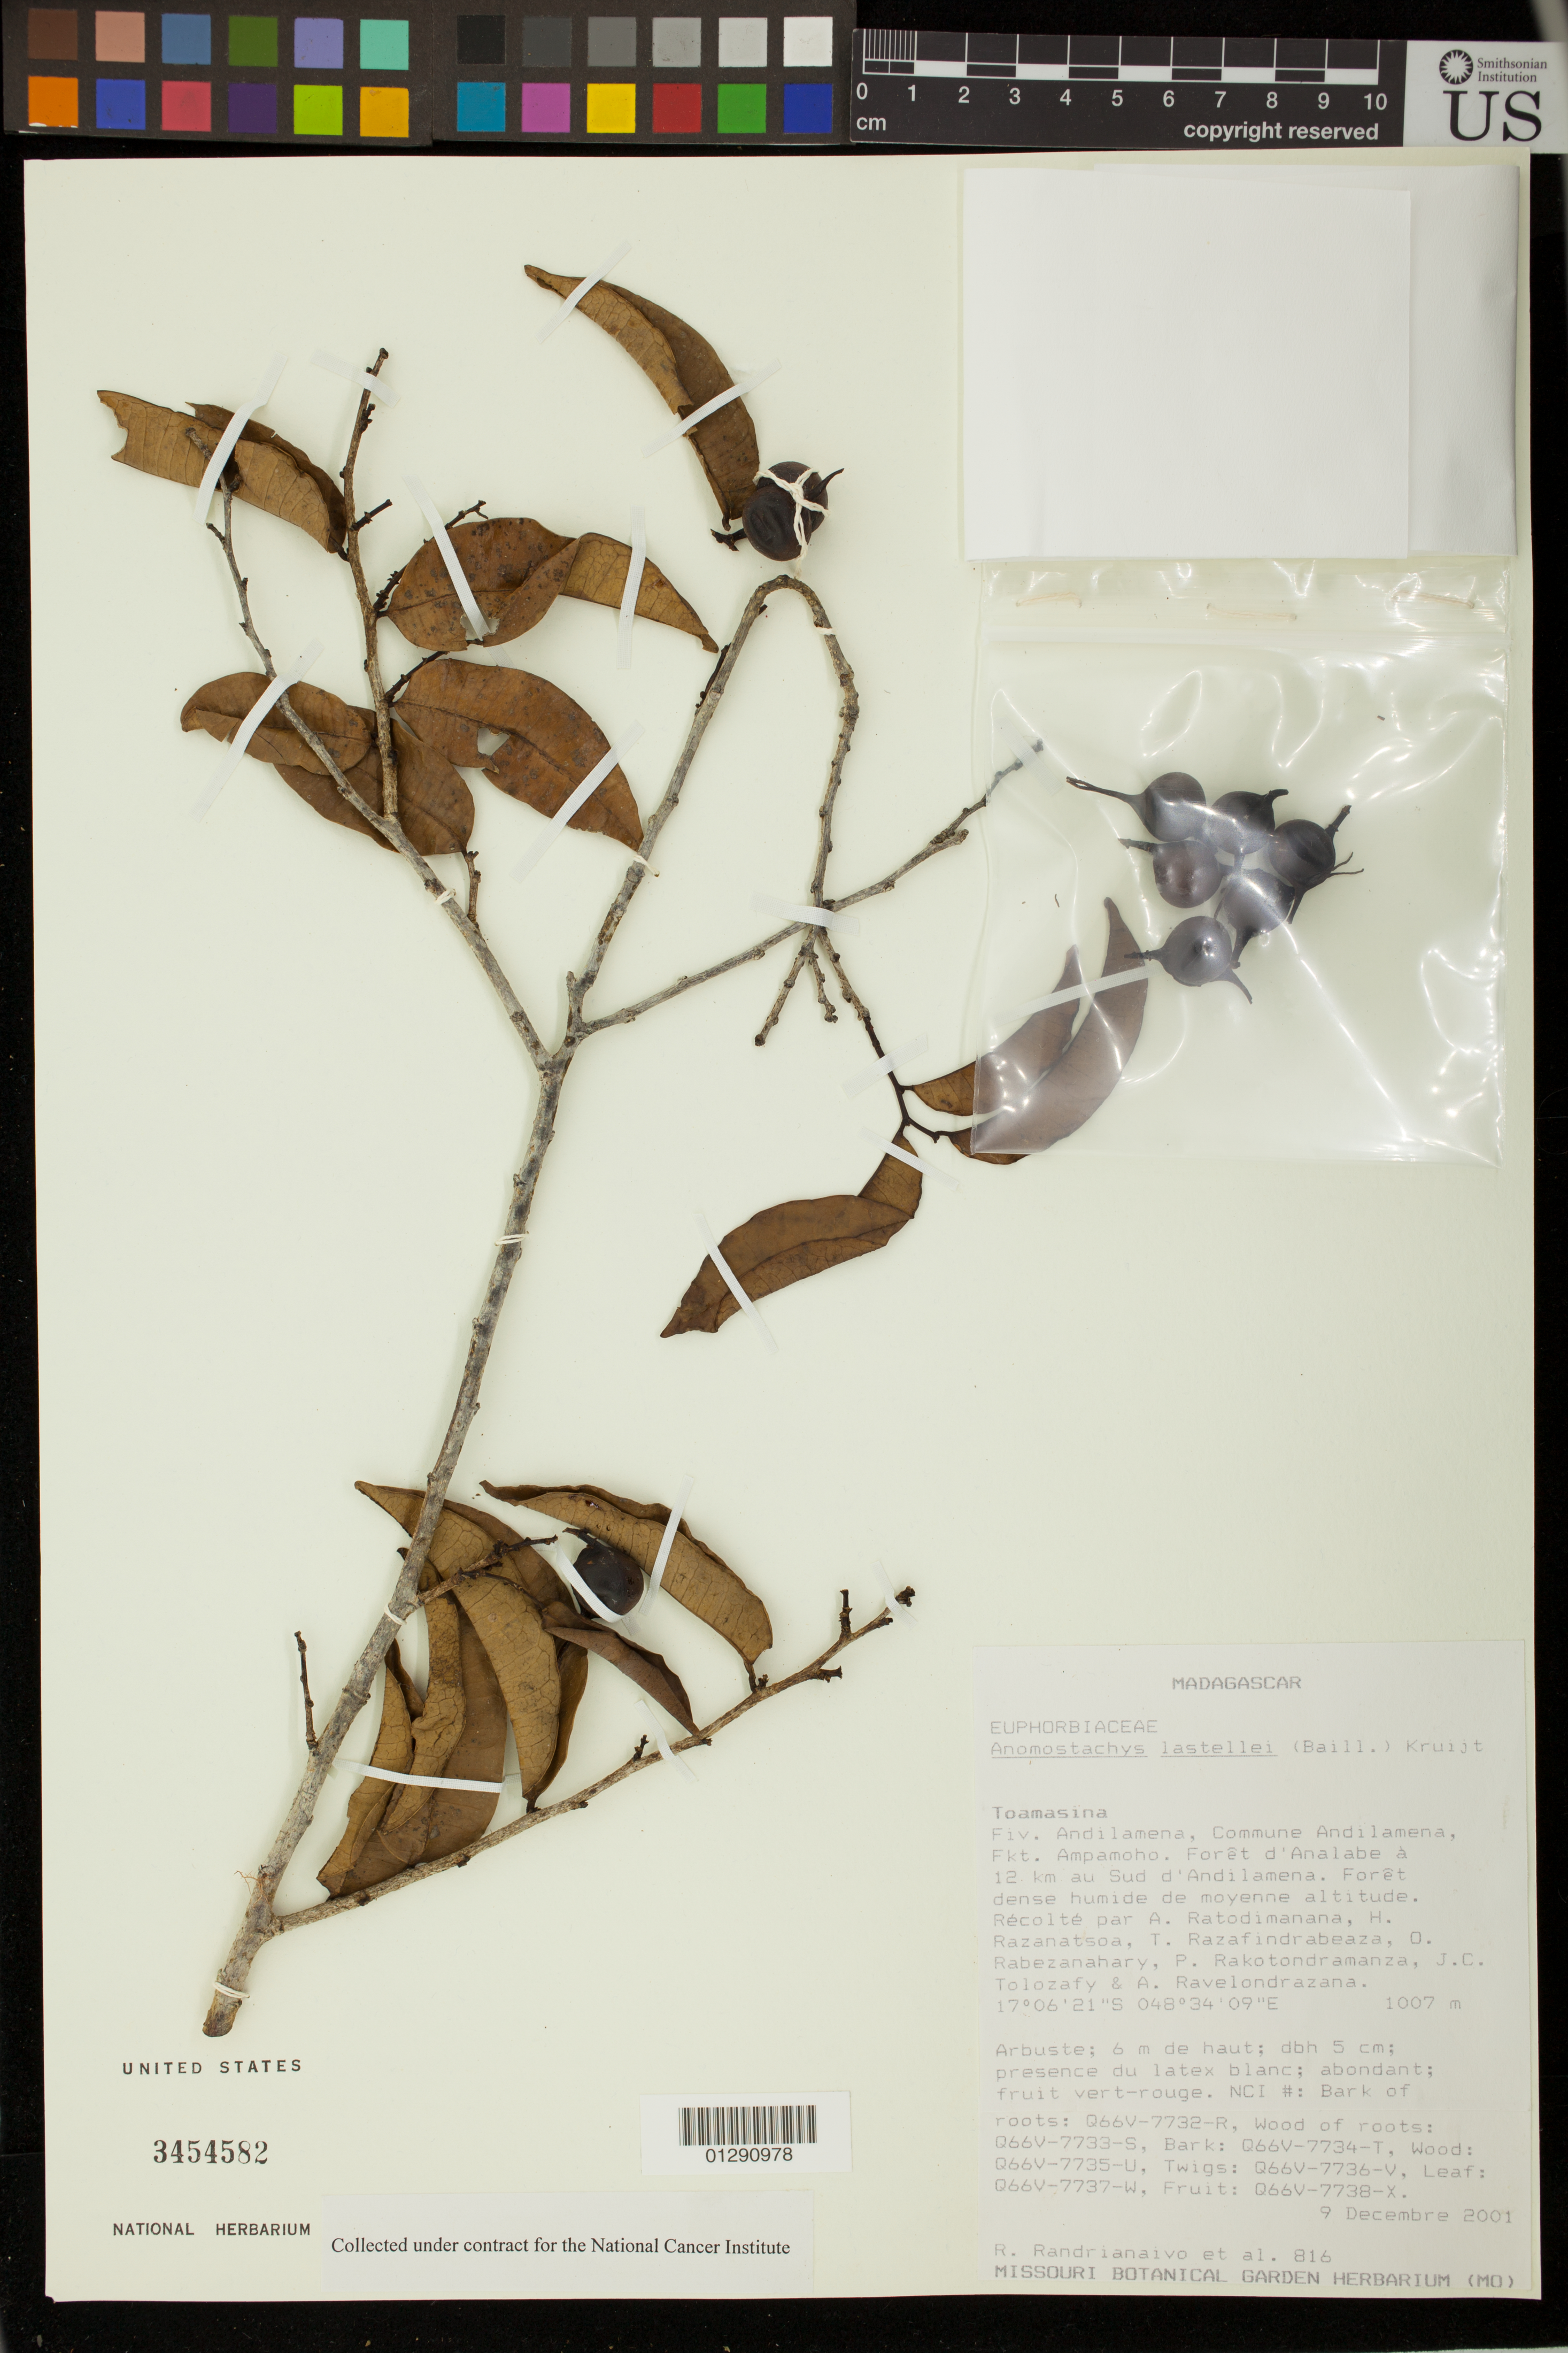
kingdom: Plantae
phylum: Tracheophyta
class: Magnoliopsida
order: Malpighiales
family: Euphorbiaceae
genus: Anomostachys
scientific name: Anomostachys lastellei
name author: (Müll. Arg.) Kruijt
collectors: A. Ratodimanana, H. Razanatsoa, T. Razafindrabeaza, O. Rabezanahary, P. Rakotondramanza, J. Tolozafy & A. Ravelondrazana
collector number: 816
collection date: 2001-12-09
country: Madagascar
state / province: Atsinanana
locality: Toamasina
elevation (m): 1007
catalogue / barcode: US 3454582